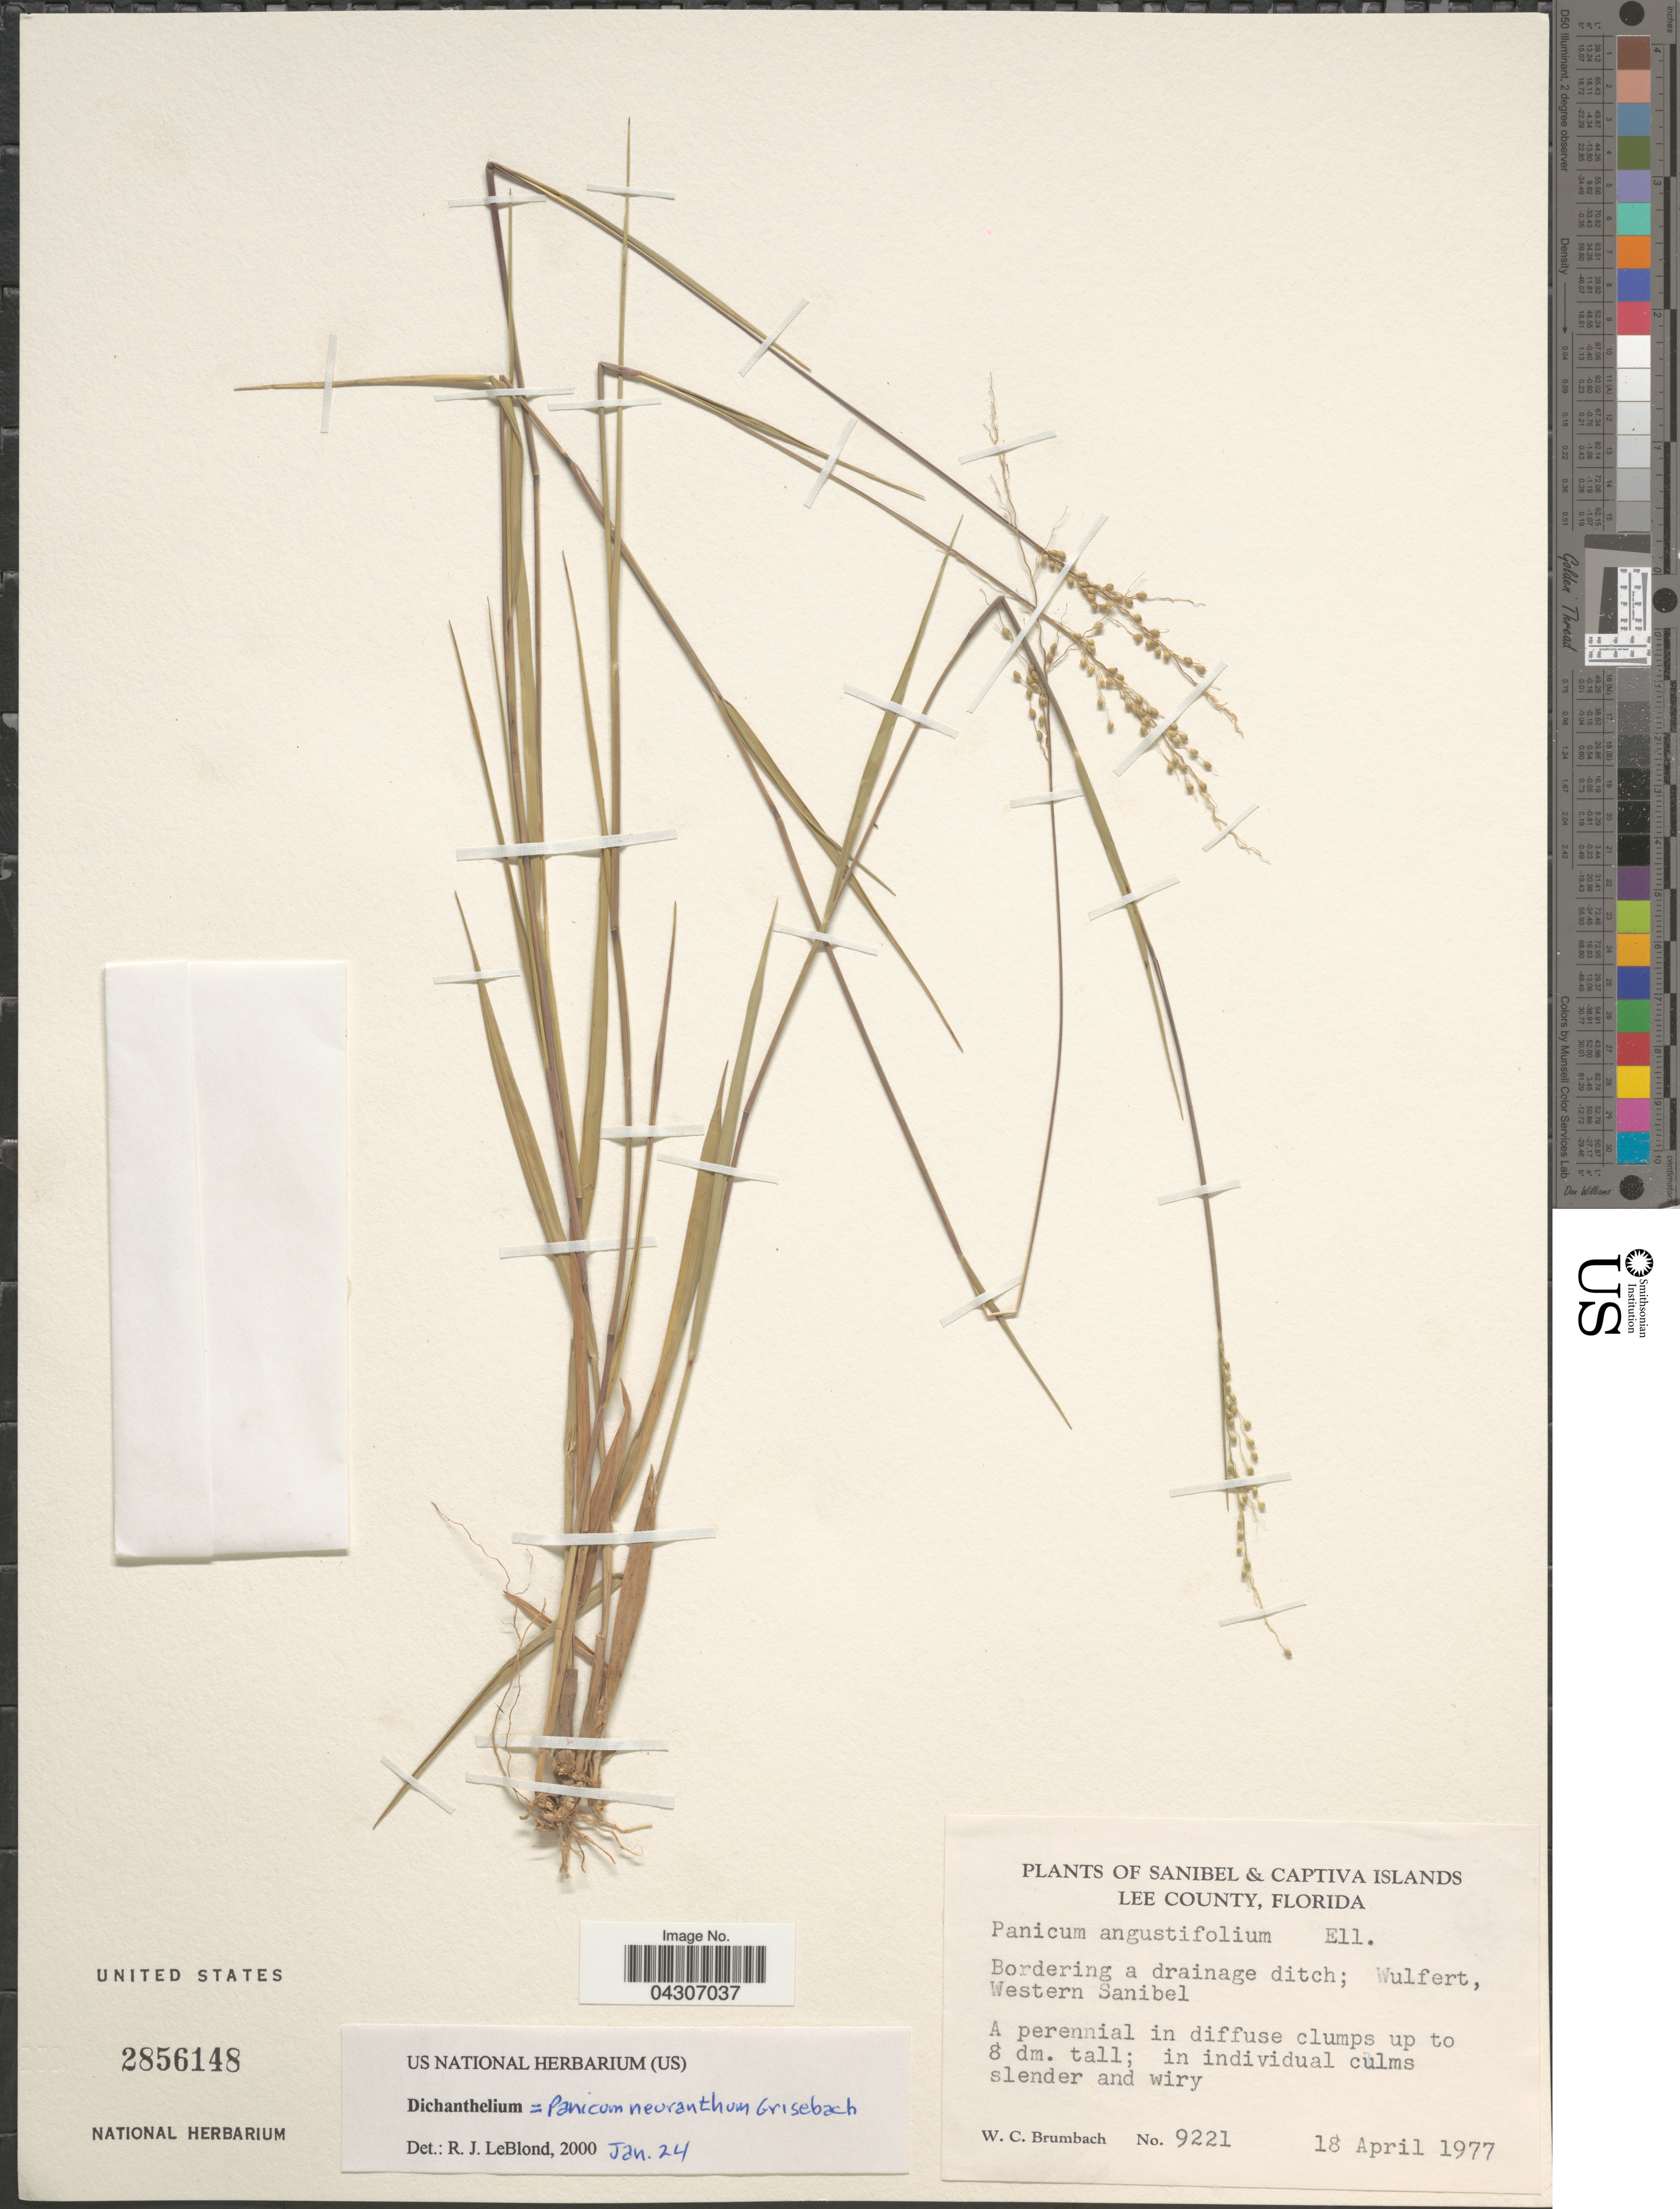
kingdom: Plantae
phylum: Tracheophyta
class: Liliopsida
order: Poales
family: Poaceae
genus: Dichanthelium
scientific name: Dichanthelium aciculare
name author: (Desv. ex Poir.) Gould & C.A. Clark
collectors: W. C. Brumbach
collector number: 9221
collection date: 1977-04-18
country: United States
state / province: Florida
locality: Sanibel & Captiva Islands. Lee County. Bordering a drainage ditch; Wulfert, Western Sanibel.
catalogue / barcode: US 2856148